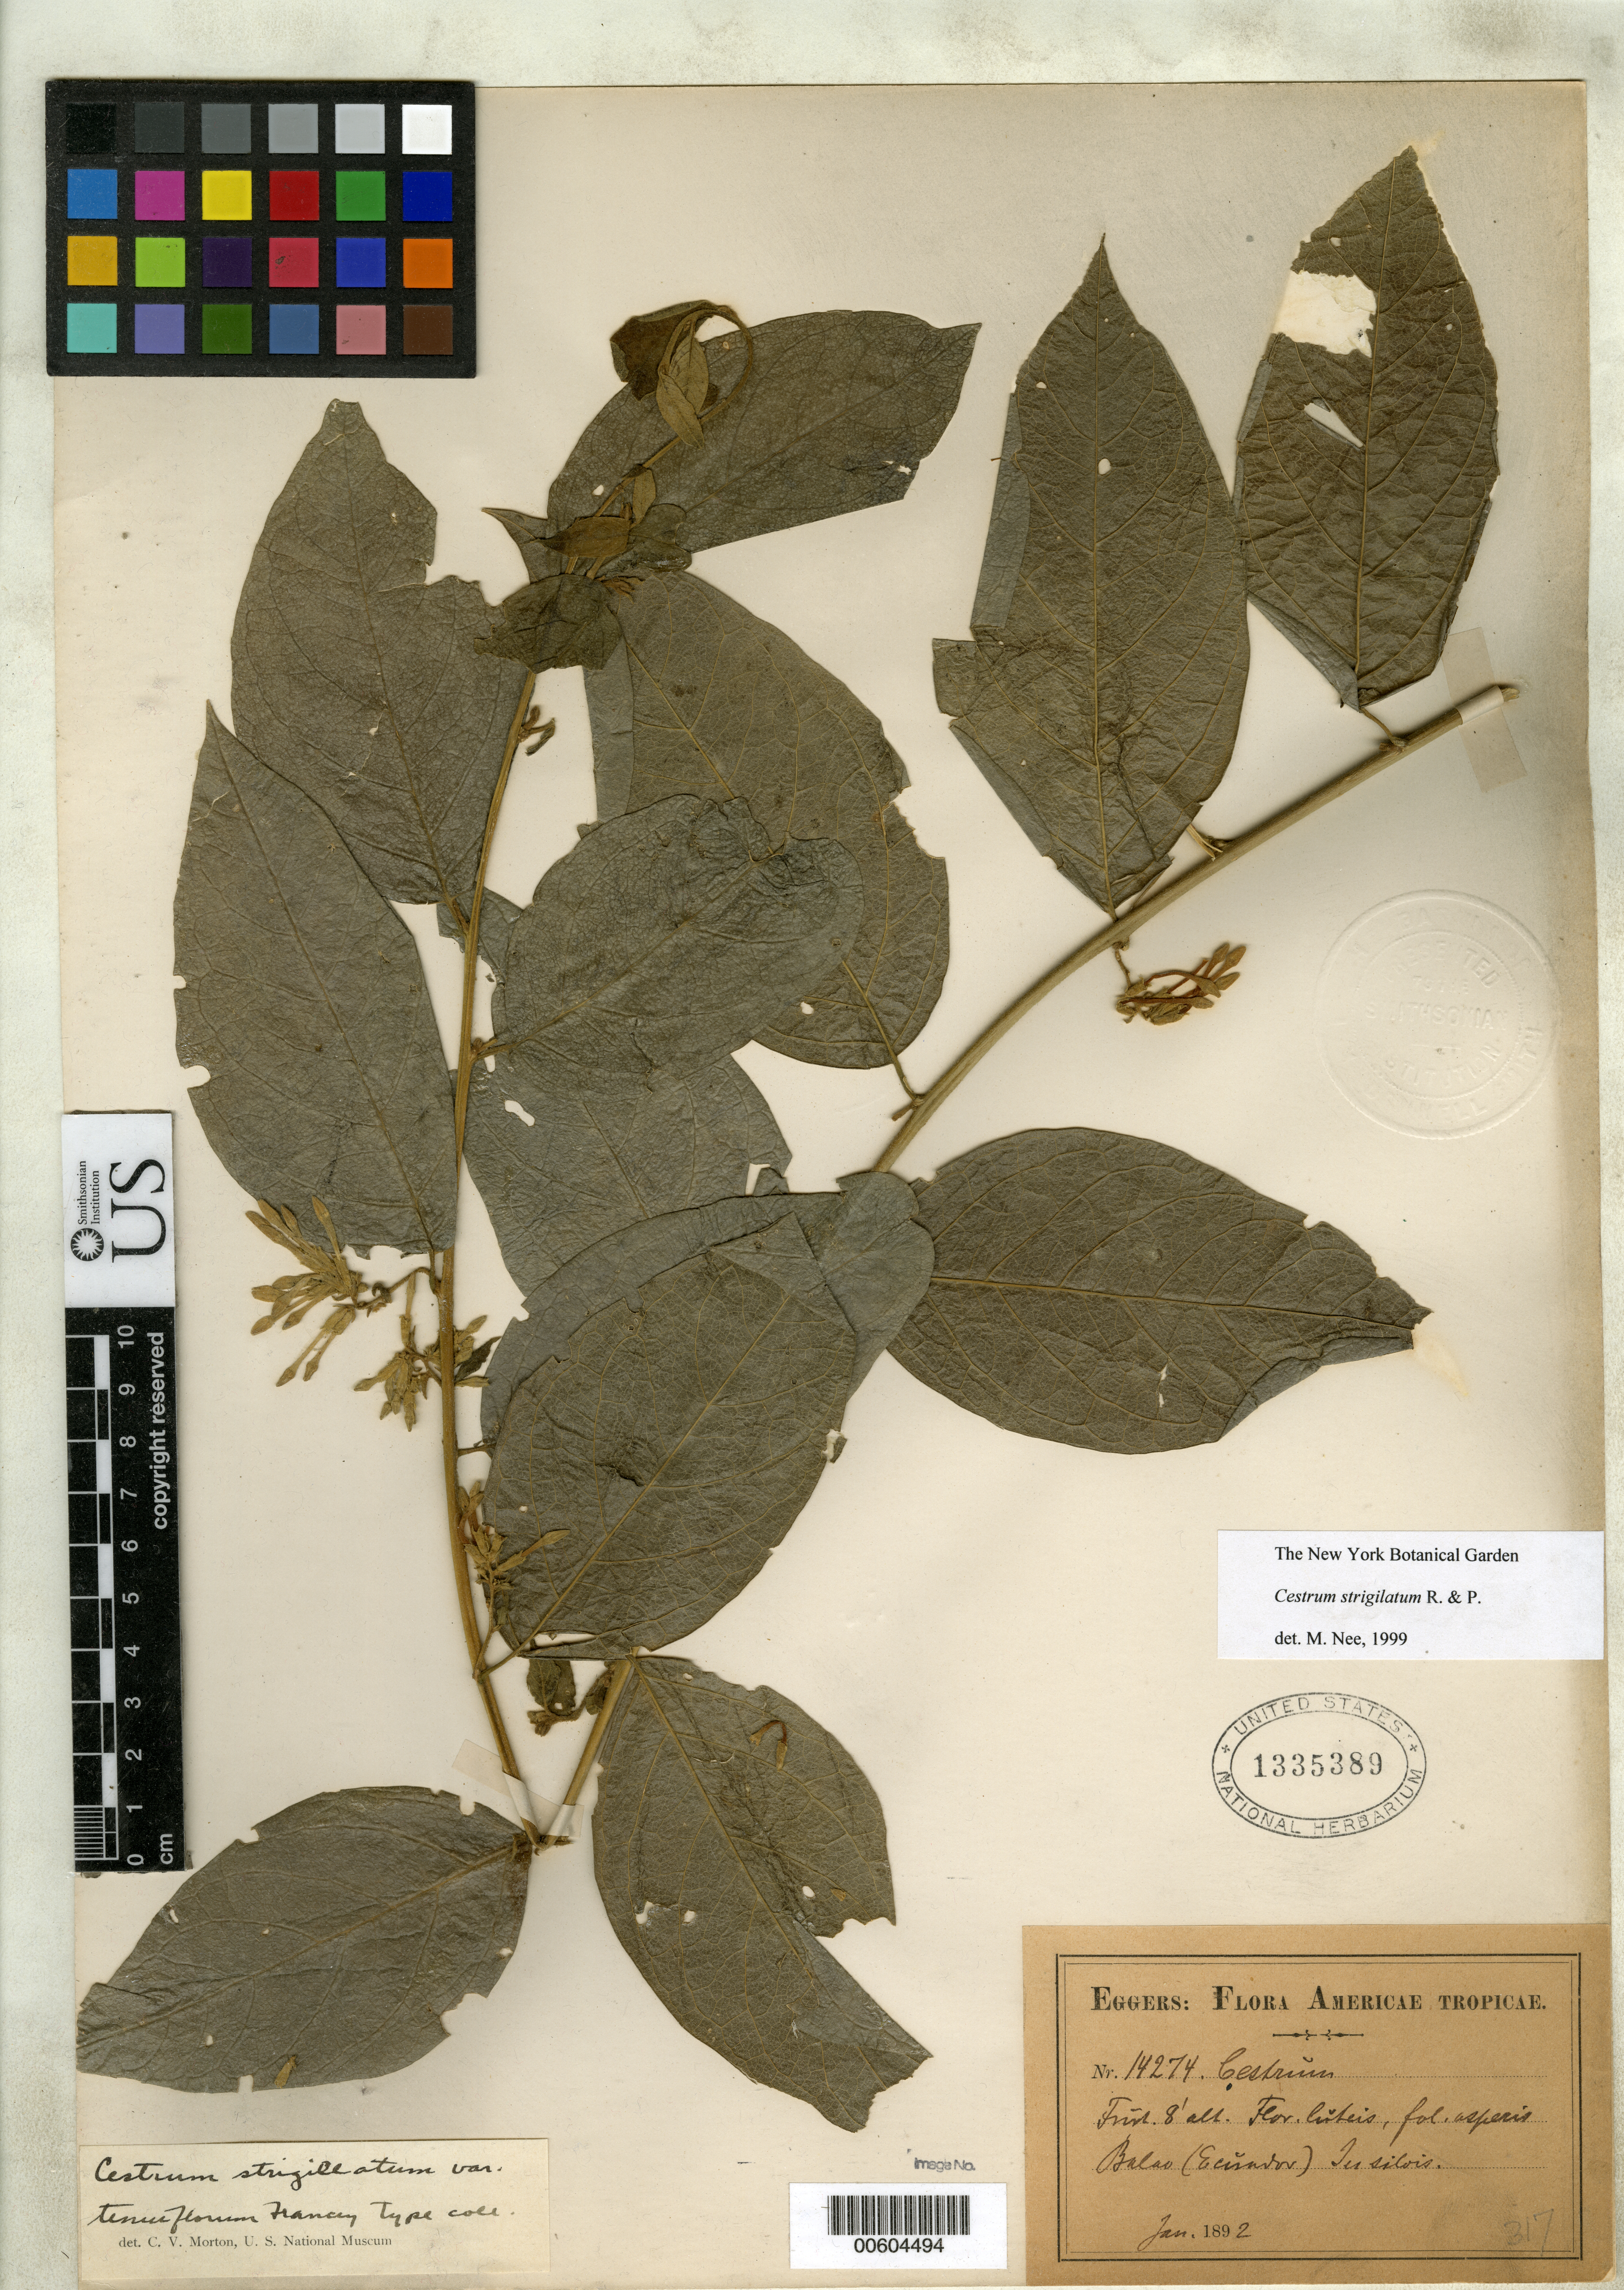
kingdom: Plantae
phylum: Tracheophyta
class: Magnoliopsida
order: Solanales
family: Solanaceae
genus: Cestrum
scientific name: Cestrum strigillatum var. tenuiflorum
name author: Francey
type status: Isosyntype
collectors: H. F. A. von Eggers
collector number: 14274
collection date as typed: Jan 1892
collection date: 1892-01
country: Ecuador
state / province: Guayas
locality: Balao.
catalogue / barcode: US 1335389